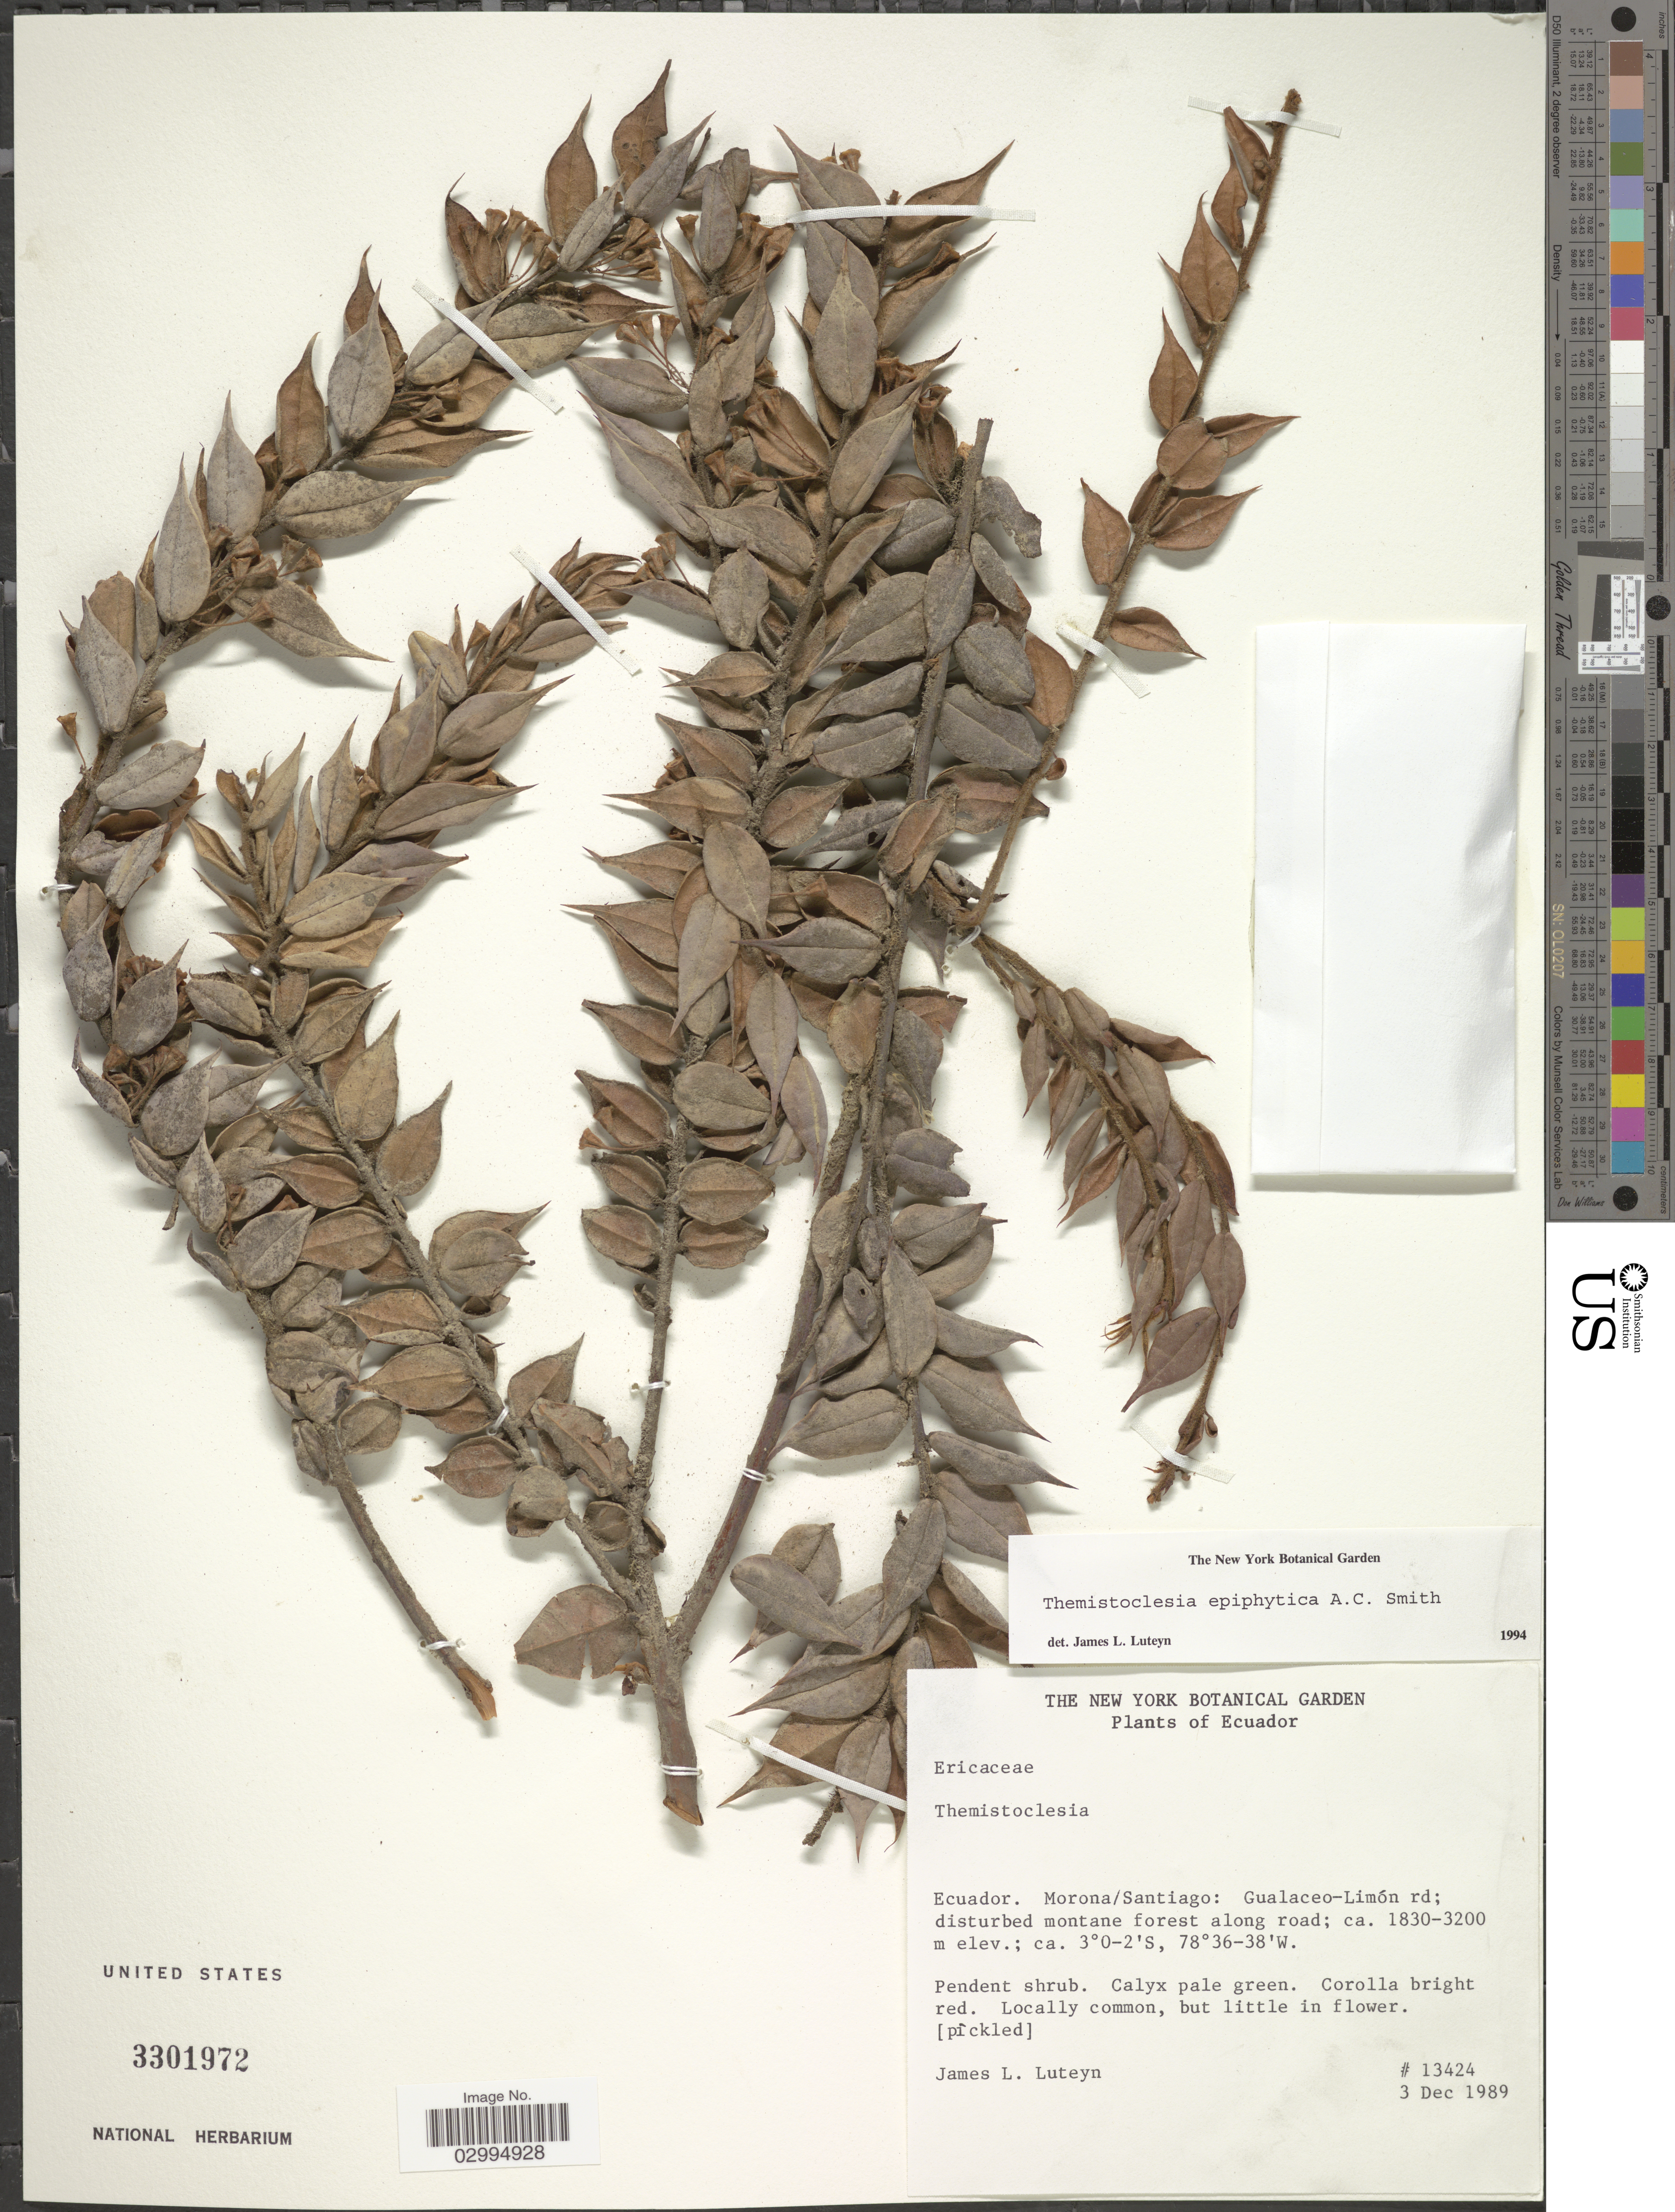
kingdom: Plantae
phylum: Tracheophyta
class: Magnoliopsida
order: Ericales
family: Ericaceae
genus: Themistoclesia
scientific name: Themistoclesia epiphytica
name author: A.C. Sm.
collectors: J. Luteyn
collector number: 13424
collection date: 1989-12-03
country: Ecuador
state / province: Morona-Santiago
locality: Gualaceo-Limón rd.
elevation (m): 1830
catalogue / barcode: US 3301972